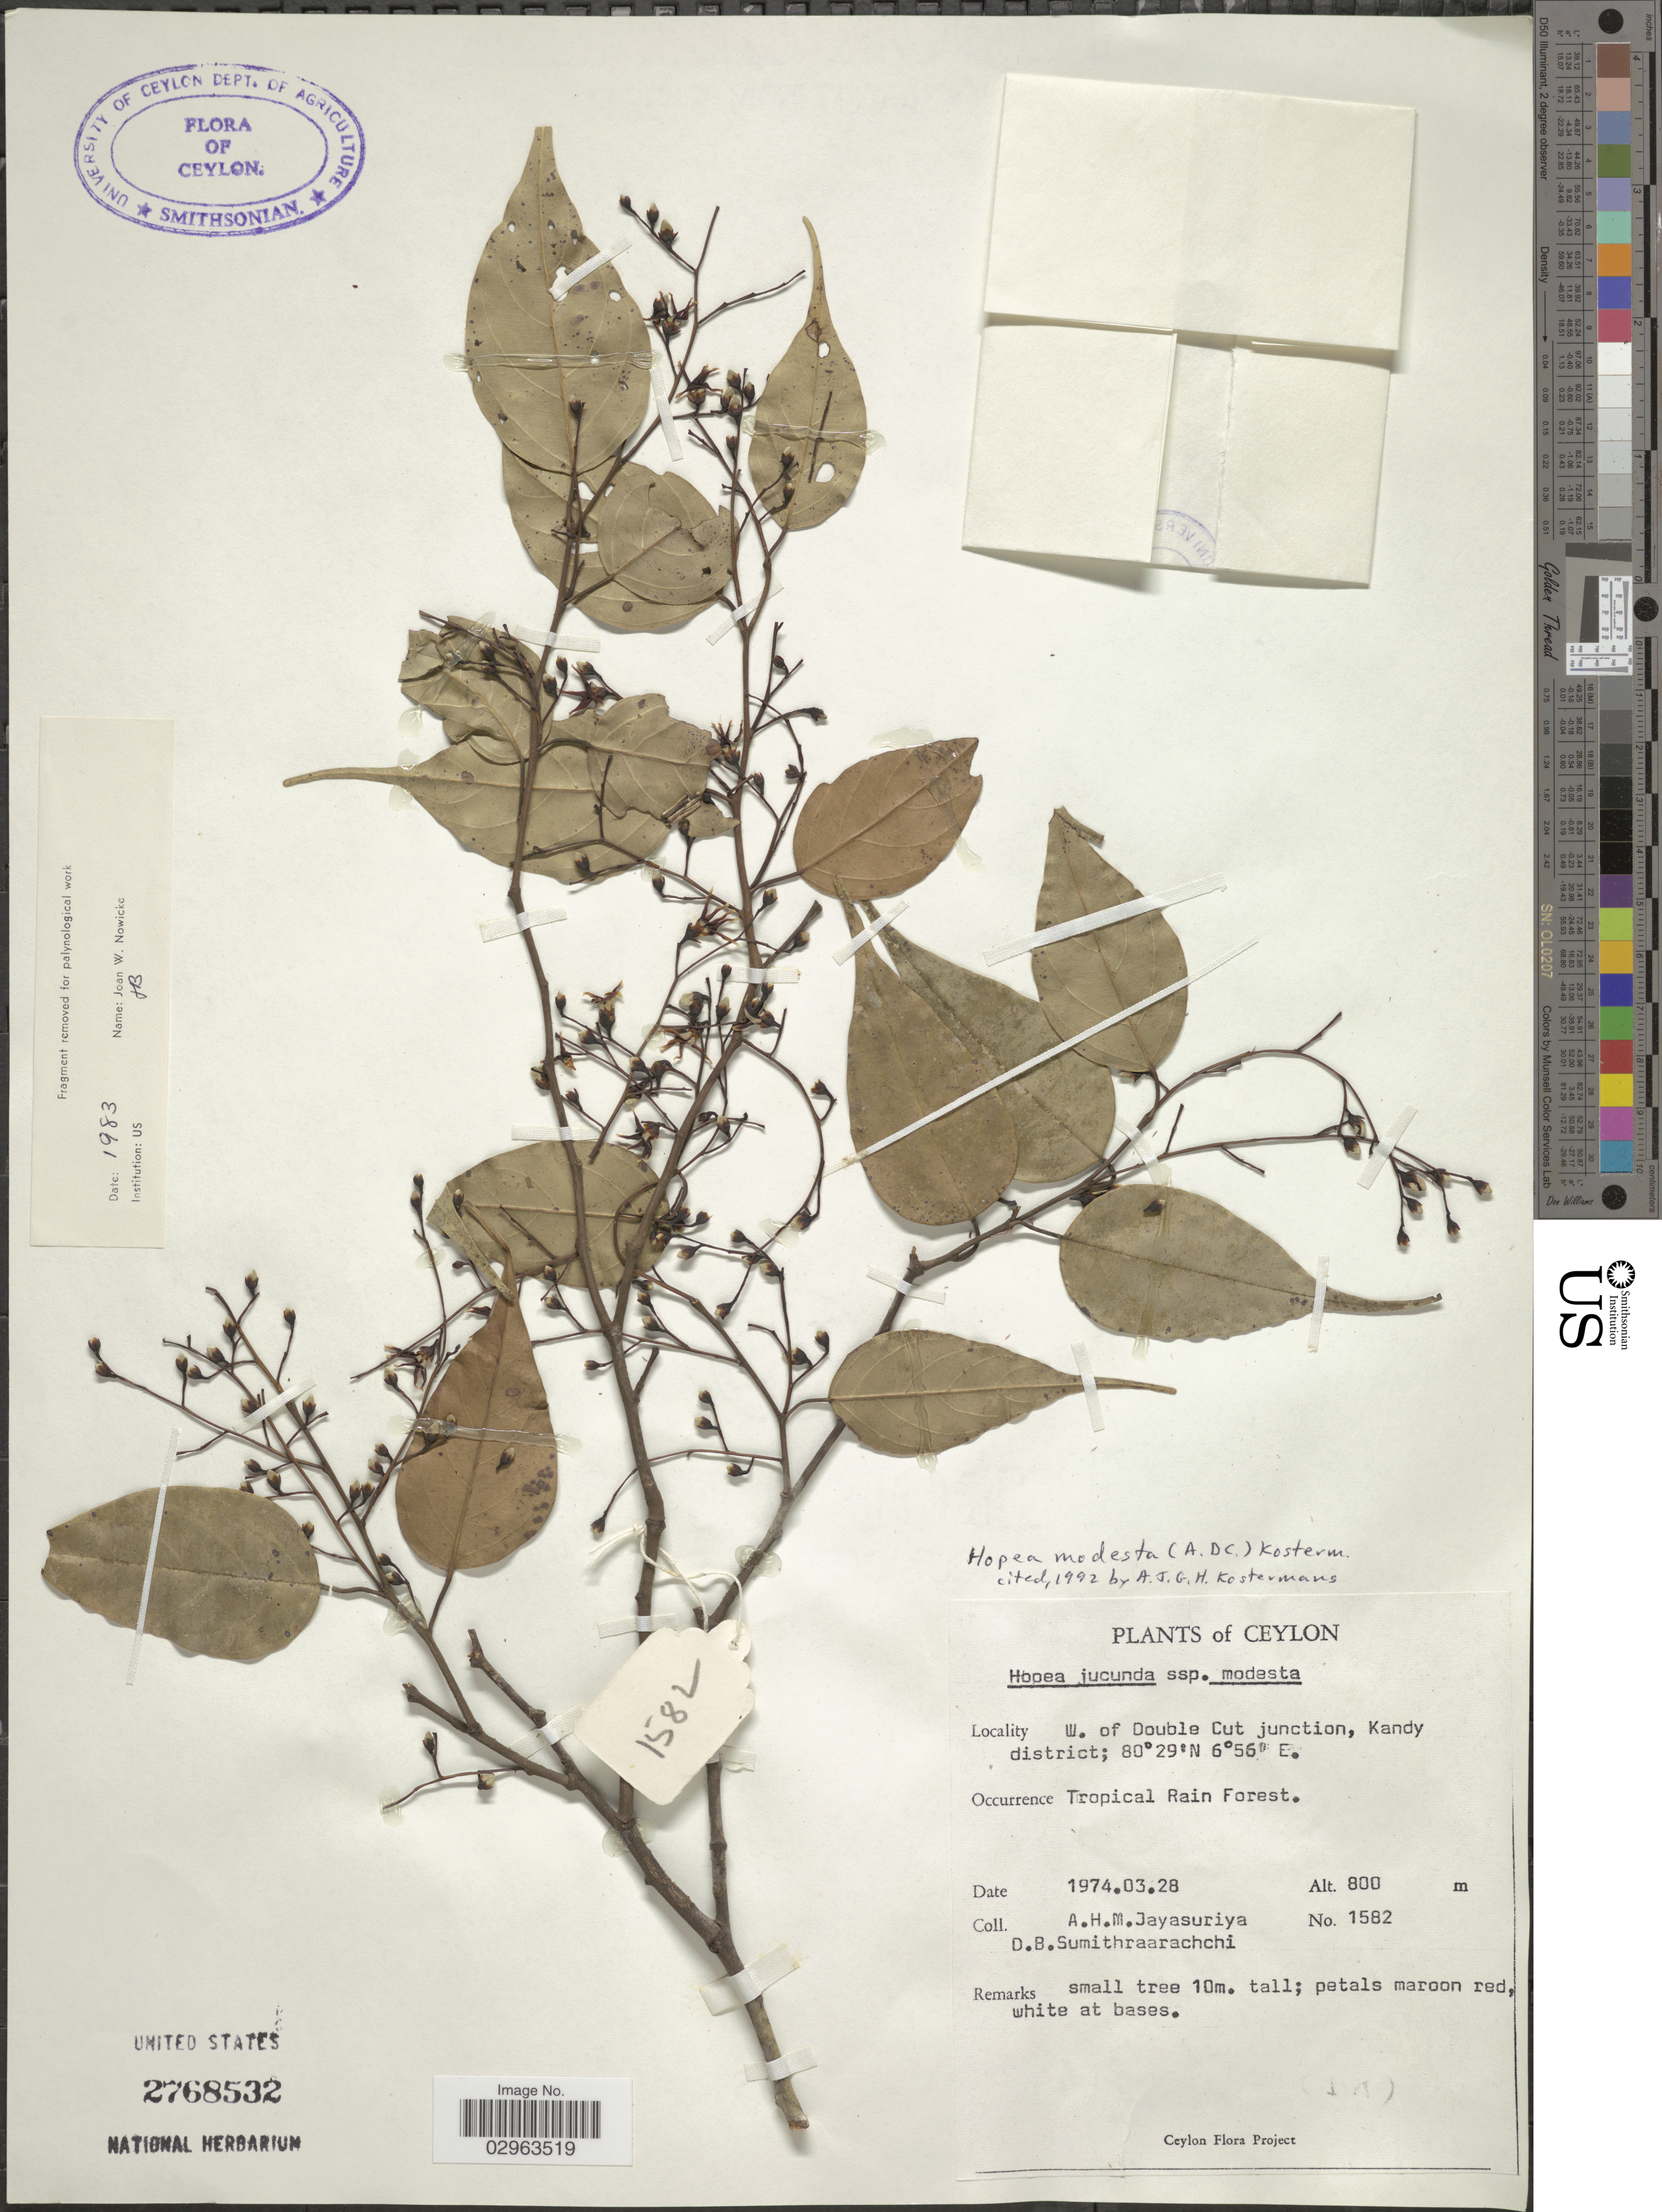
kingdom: Plantae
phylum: Tracheophyta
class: Magnoliopsida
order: Malvales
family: Dipterocarpaceae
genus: Hopea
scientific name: Hopea modesta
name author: Thwaites ex A. DC.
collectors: A. H. Jayasuriya & D. B. Sumithraarachchi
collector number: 1582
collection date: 1974-03-28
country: Sri Lanka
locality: Ceylon. W. of Double Cut junction, Kandy district.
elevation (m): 800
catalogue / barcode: US 2768532